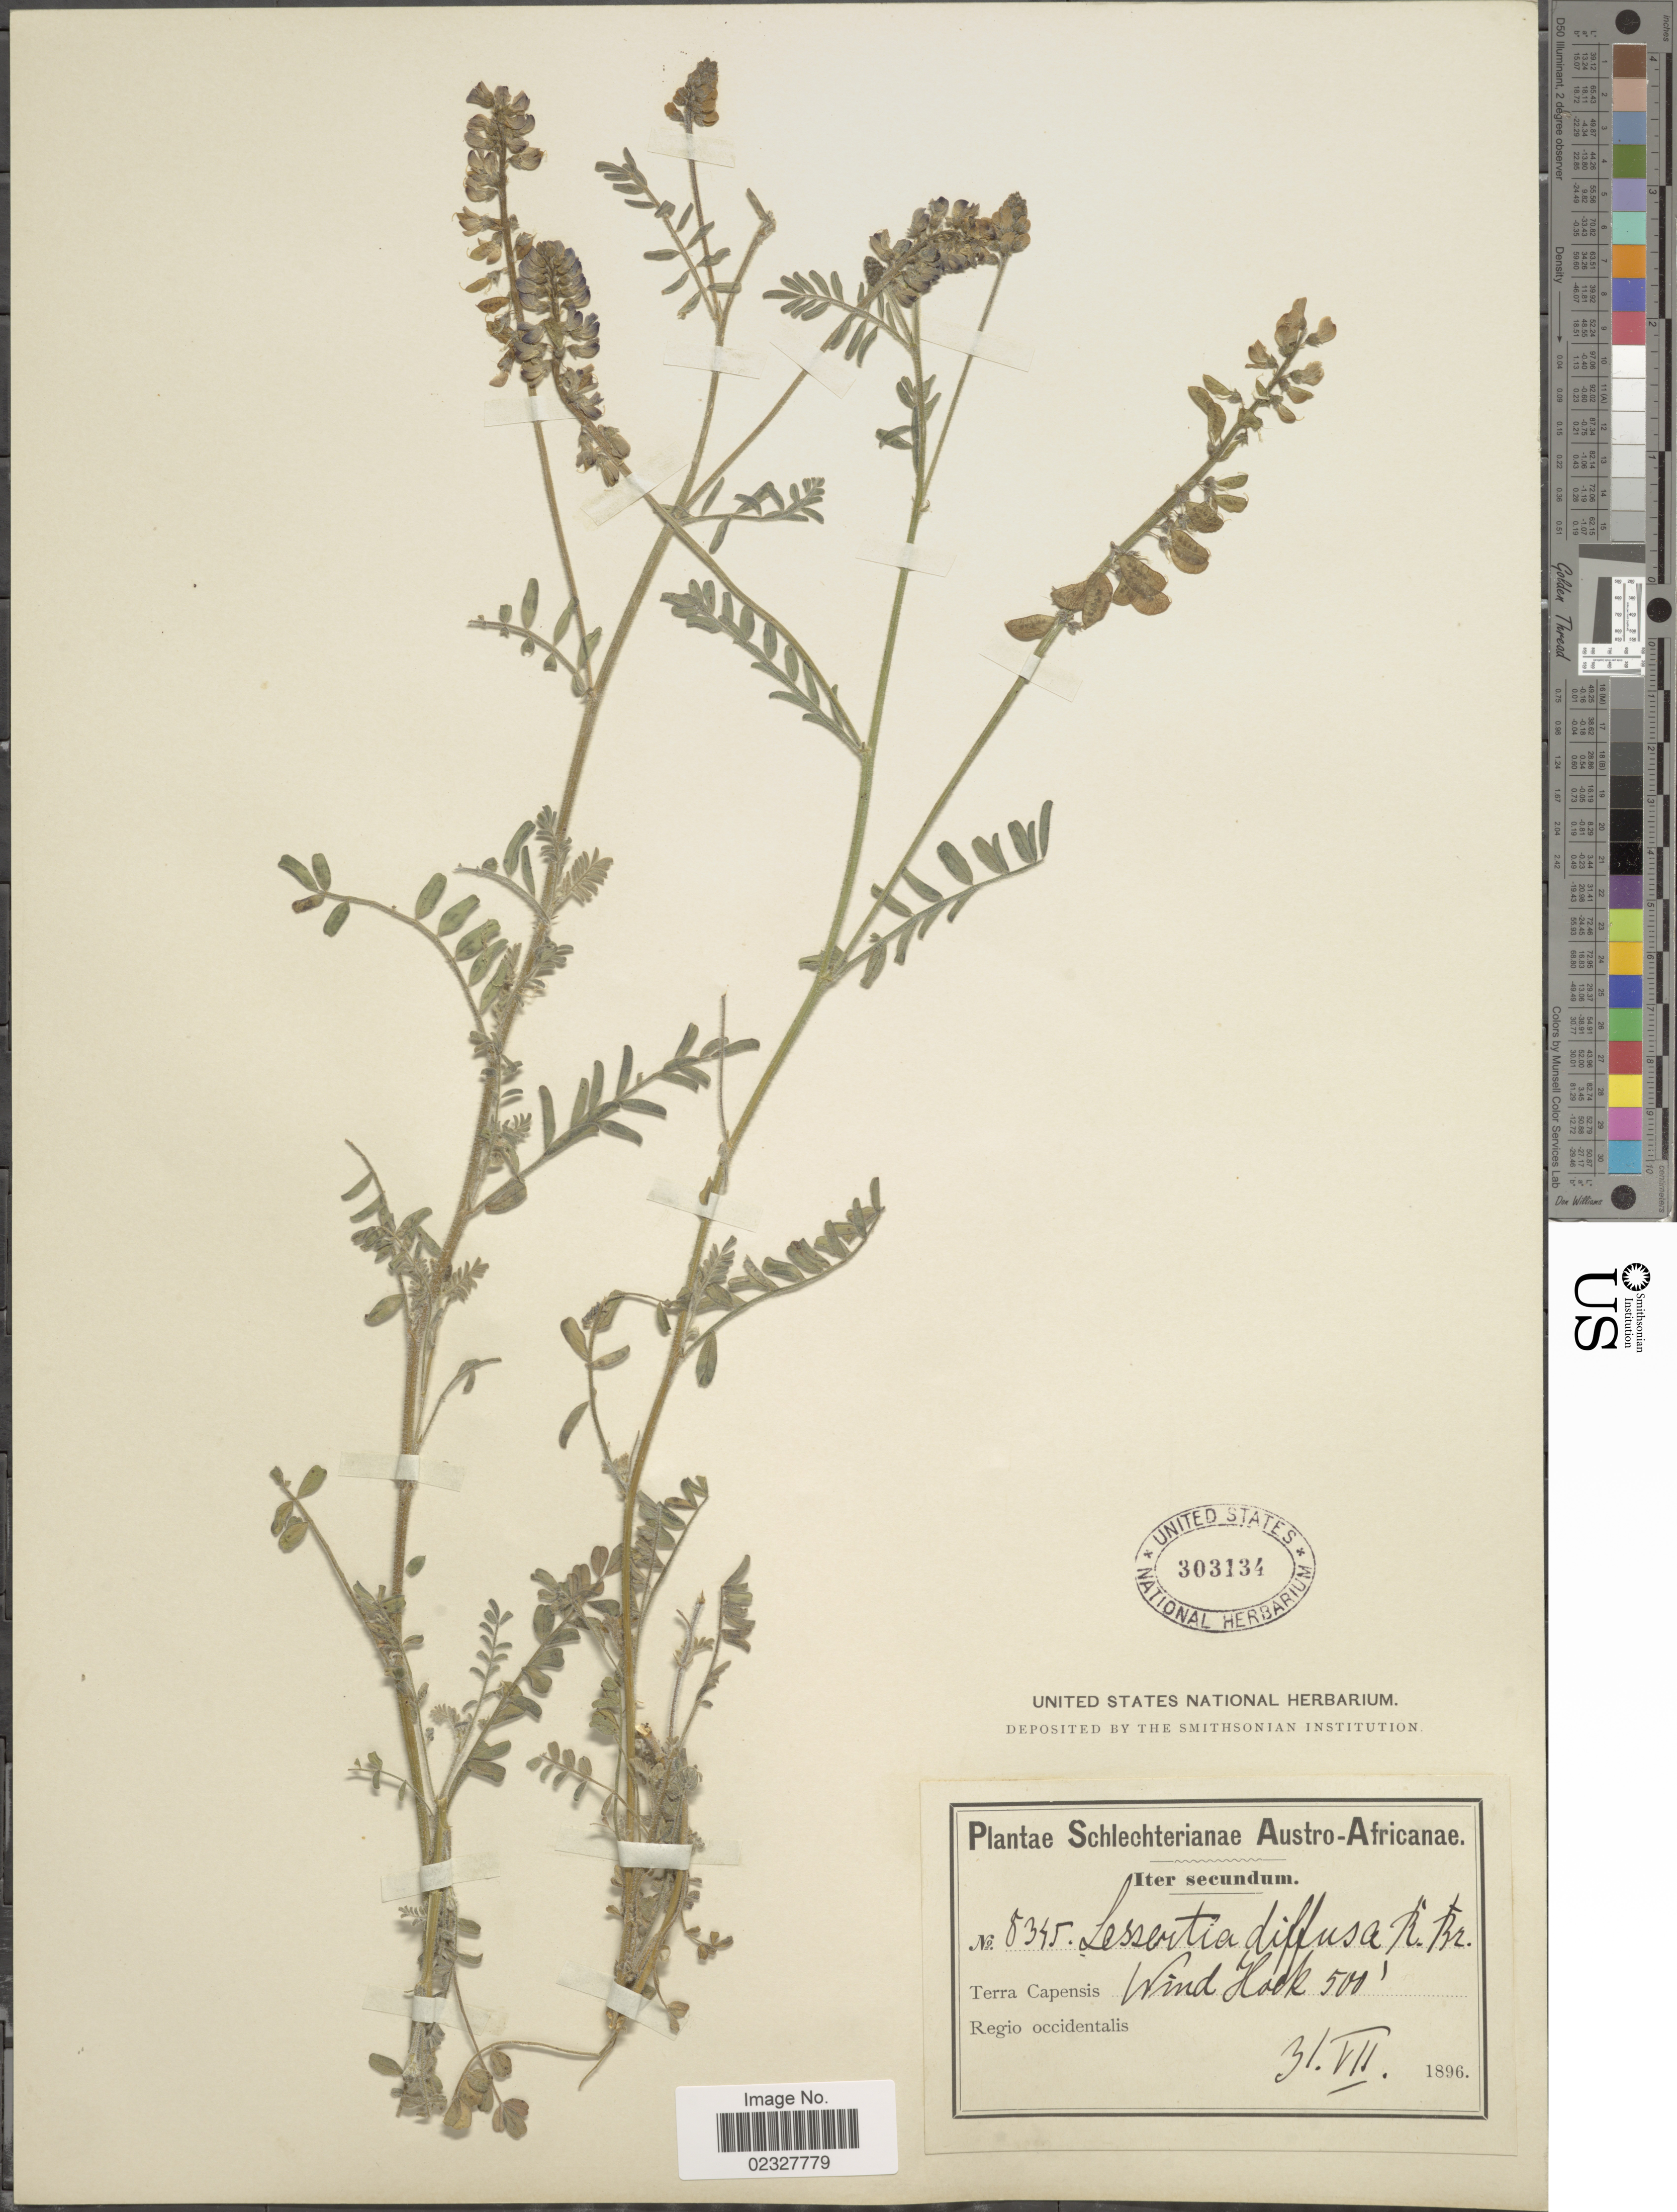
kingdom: Plantae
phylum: Tracheophyta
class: Magnoliopsida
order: Fabales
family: Fabaceae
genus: Lessertia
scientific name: Lessertia diffusa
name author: R. Br.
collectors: Schlechter, --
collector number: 8345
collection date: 1896-07-31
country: South Africa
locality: Austro-Africanae. Regio occidentalis, terra Capensis Wind Hook.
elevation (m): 152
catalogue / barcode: US 303134